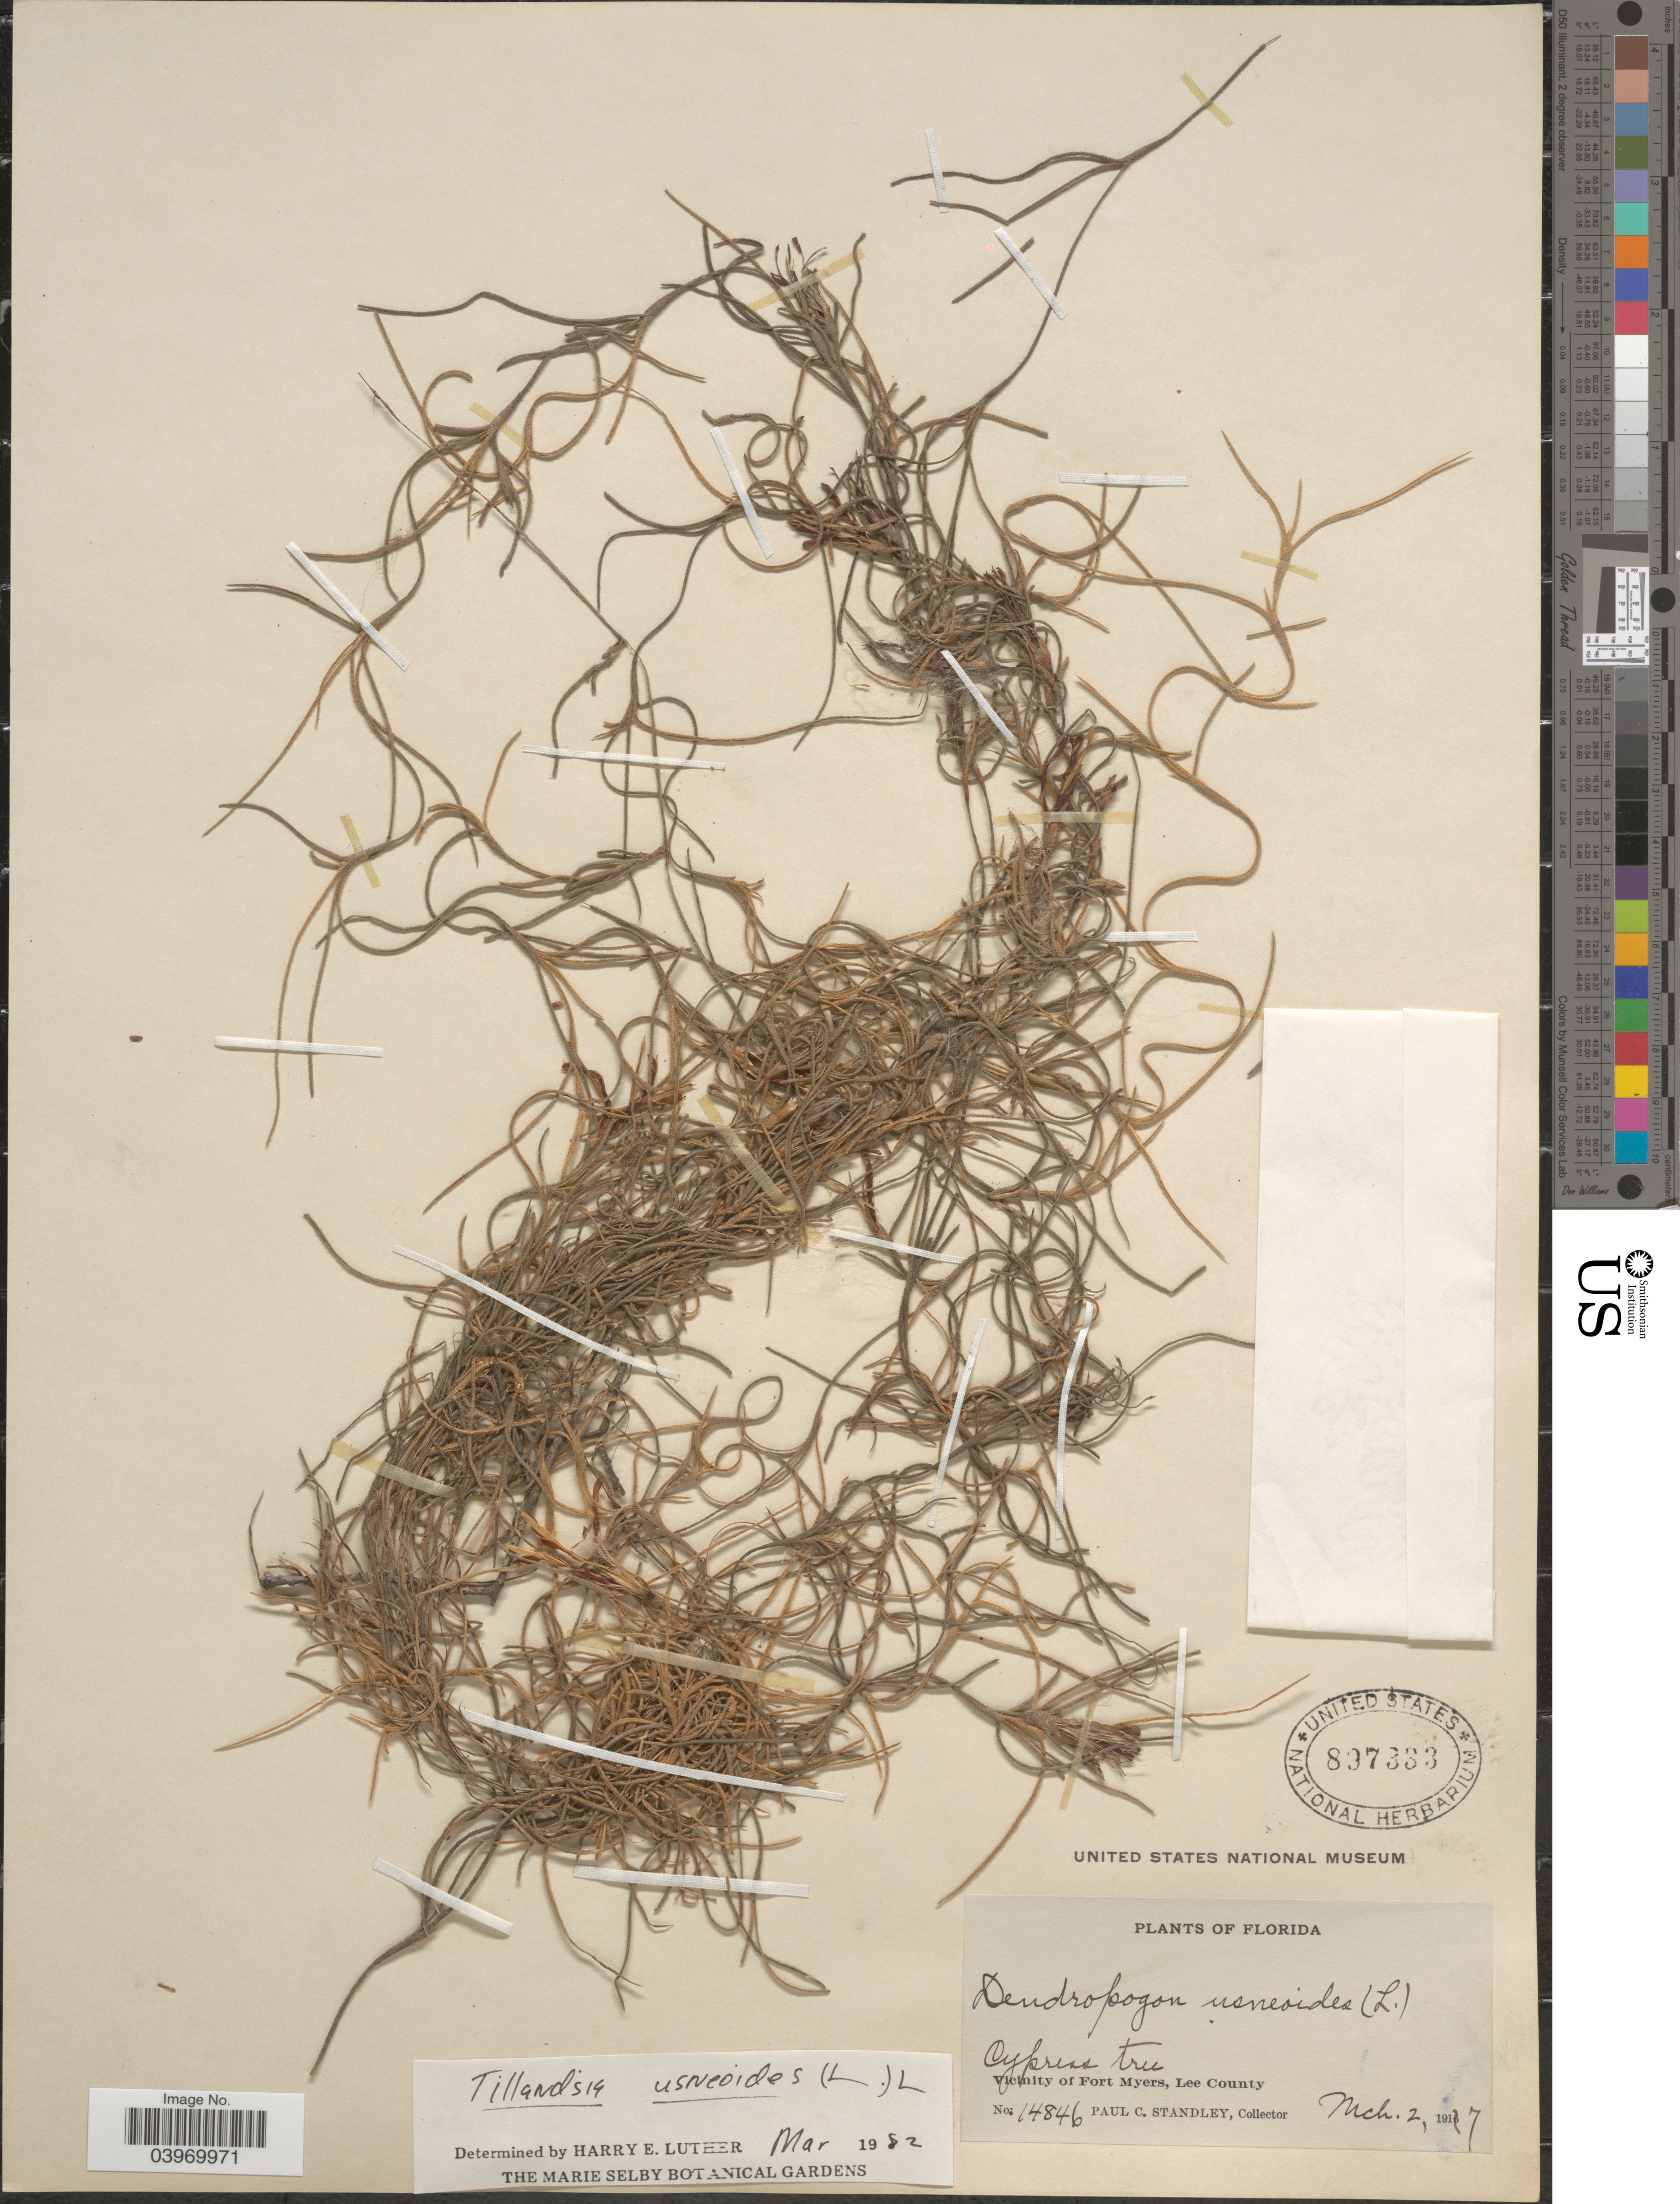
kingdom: Plantae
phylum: Tracheophyta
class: Liliopsida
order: Poales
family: Bromeliaceae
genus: Tillandsia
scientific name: Tillandsia usneoides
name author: (L.) L.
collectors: P. C. Standley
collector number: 14846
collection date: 1917-03-02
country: United States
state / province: Florida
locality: Vicinity of Fort Myers, Lee County.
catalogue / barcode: US 897333